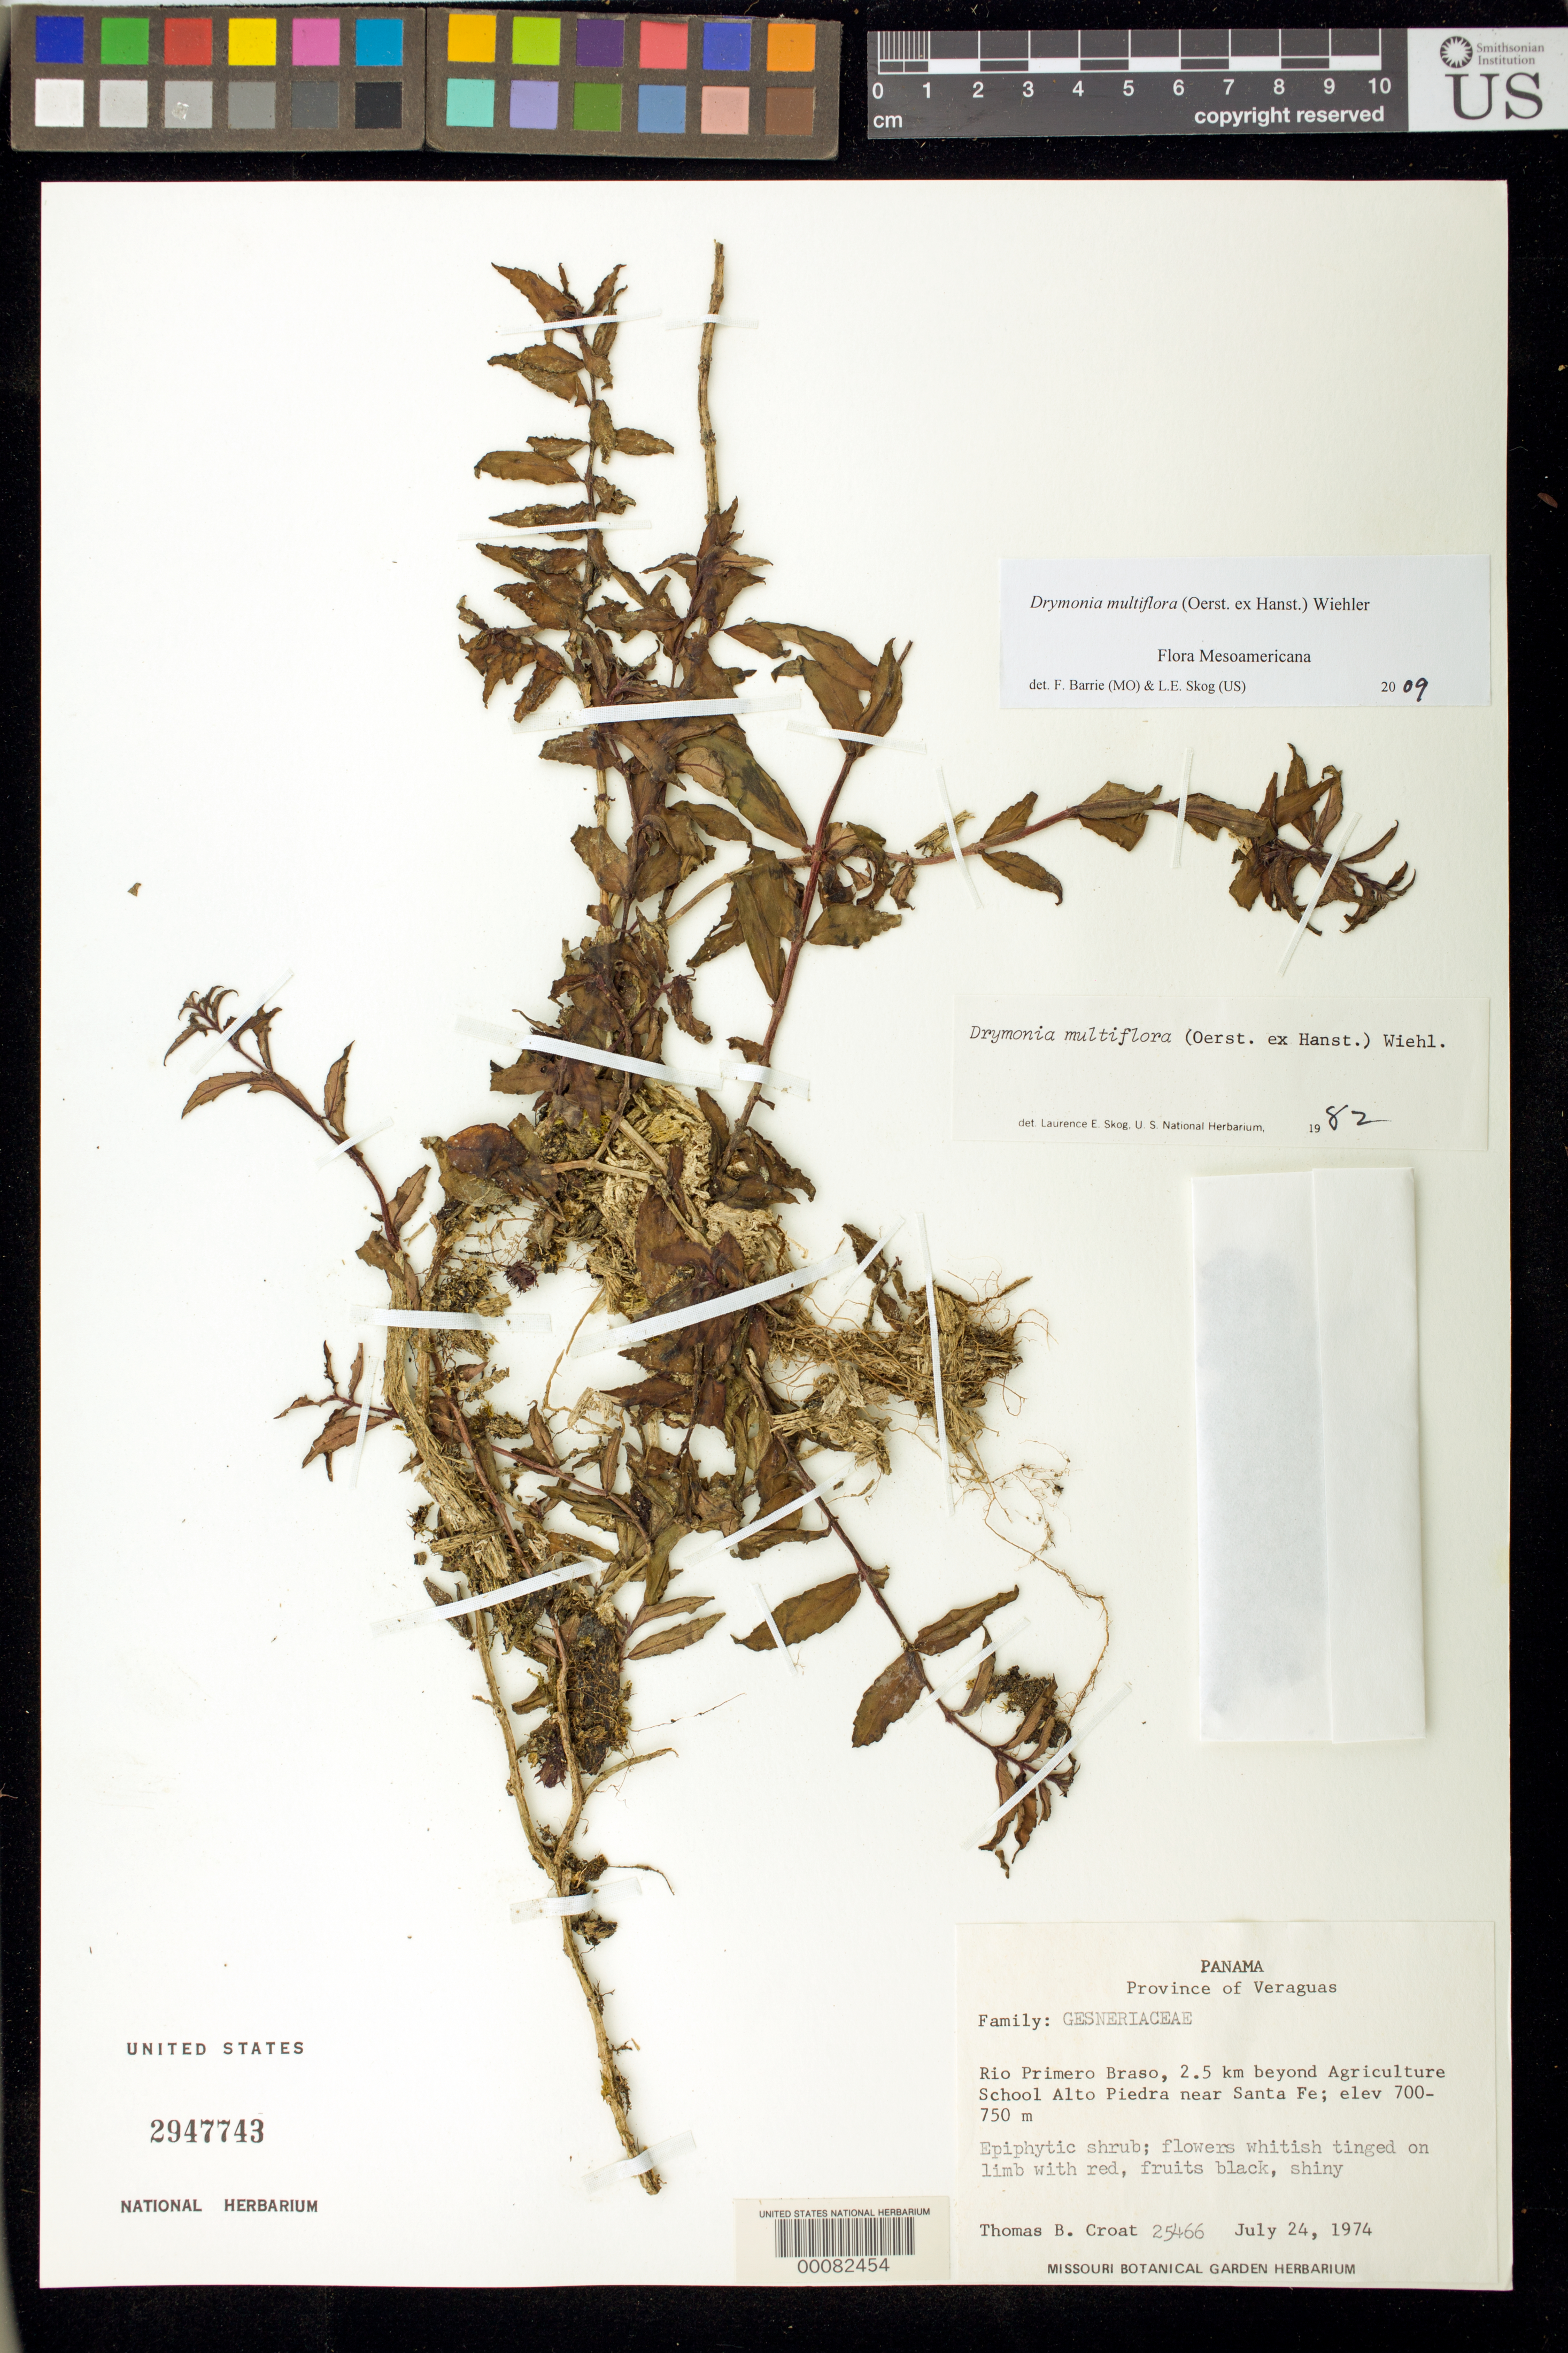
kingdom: Plantae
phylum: Tracheophyta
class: Magnoliopsida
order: Lamiales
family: Gesneriaceae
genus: Drymonia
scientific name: Drymonia multiflora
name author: (Oerst. ex Hanst.) Wiehler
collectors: T. B. Croat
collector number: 25466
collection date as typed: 24 Jul 1974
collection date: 1974-07-24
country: Panama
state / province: Veraguas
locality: Rio Primero Braso, 2.5 km beyond agriculture school Alto Piedra near Santa Fe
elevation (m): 700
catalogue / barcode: US 2947743